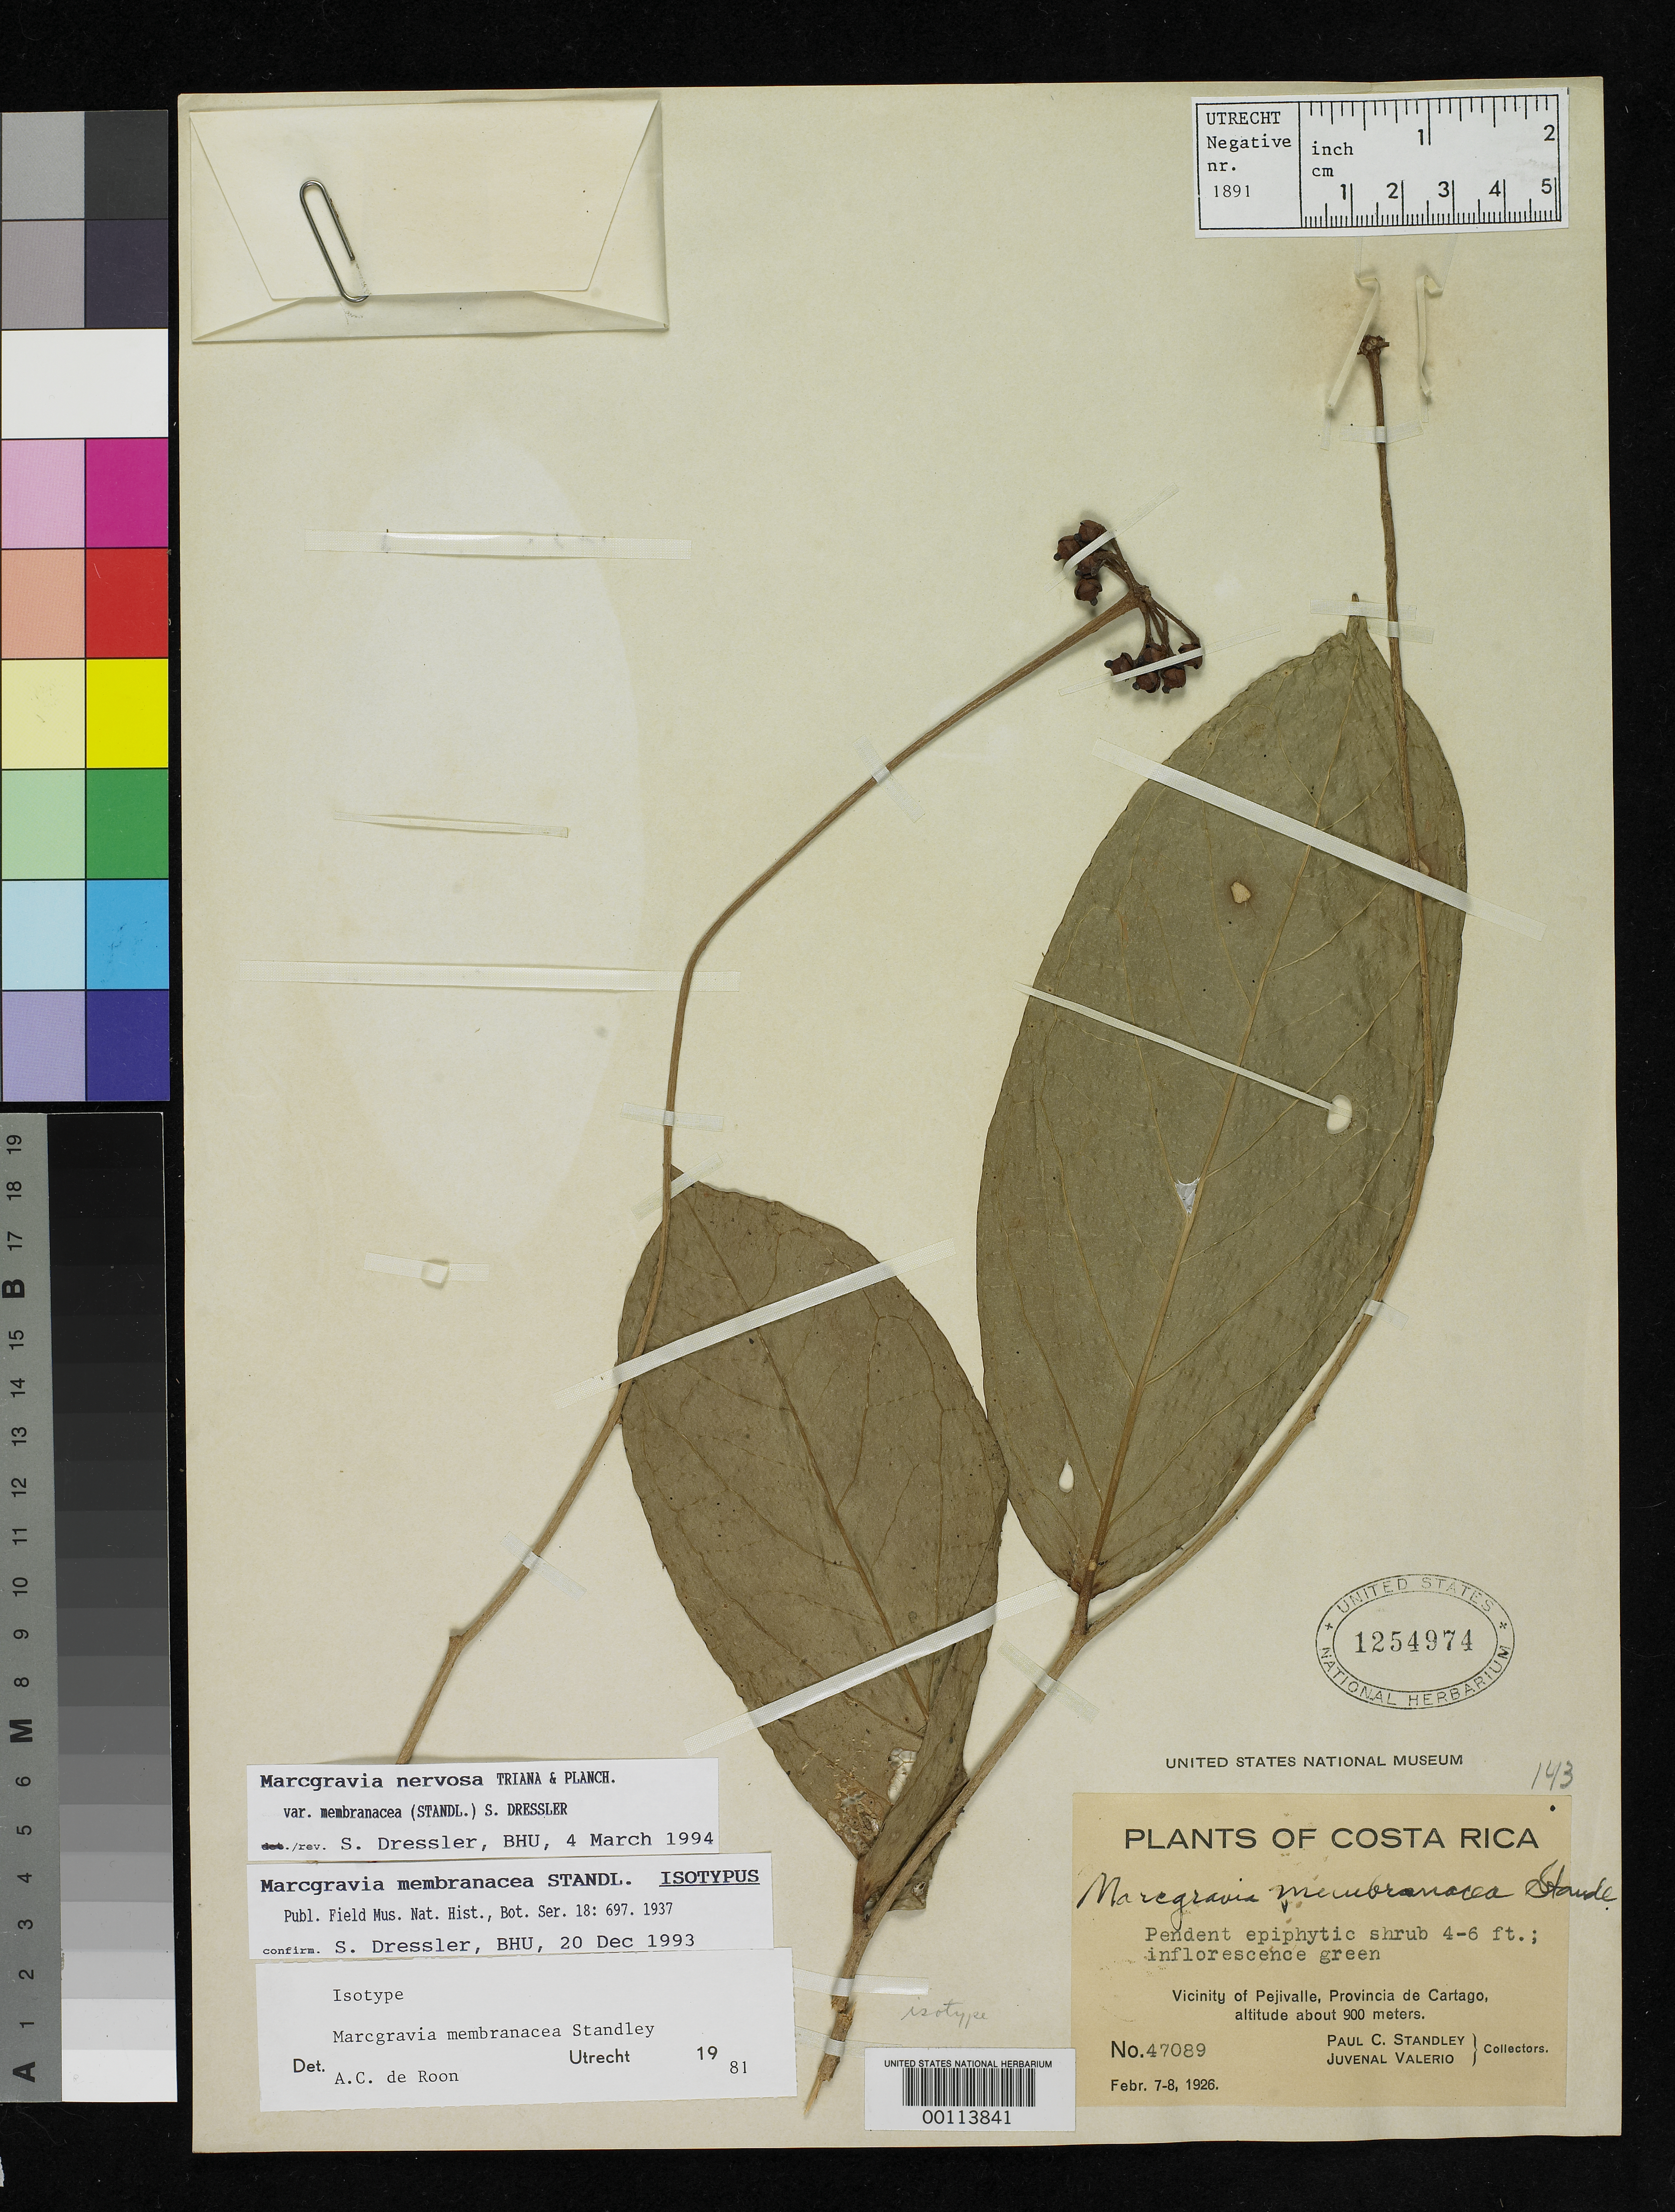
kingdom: Plantae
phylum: Tracheophyta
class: Magnoliopsida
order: Ericales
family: Marcgraviaceae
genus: Marcgravia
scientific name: Marcgravia membranacea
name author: Standl.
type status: Isotype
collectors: P. C. Standley & J. Valerio R.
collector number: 47089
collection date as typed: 07 Feb 1926 to 08 Feb 1926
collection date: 1926-02-07/1926-02-08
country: Costa Rica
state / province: Cartago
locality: Vicinity of Pejivalle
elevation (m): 900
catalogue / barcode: US 1254974